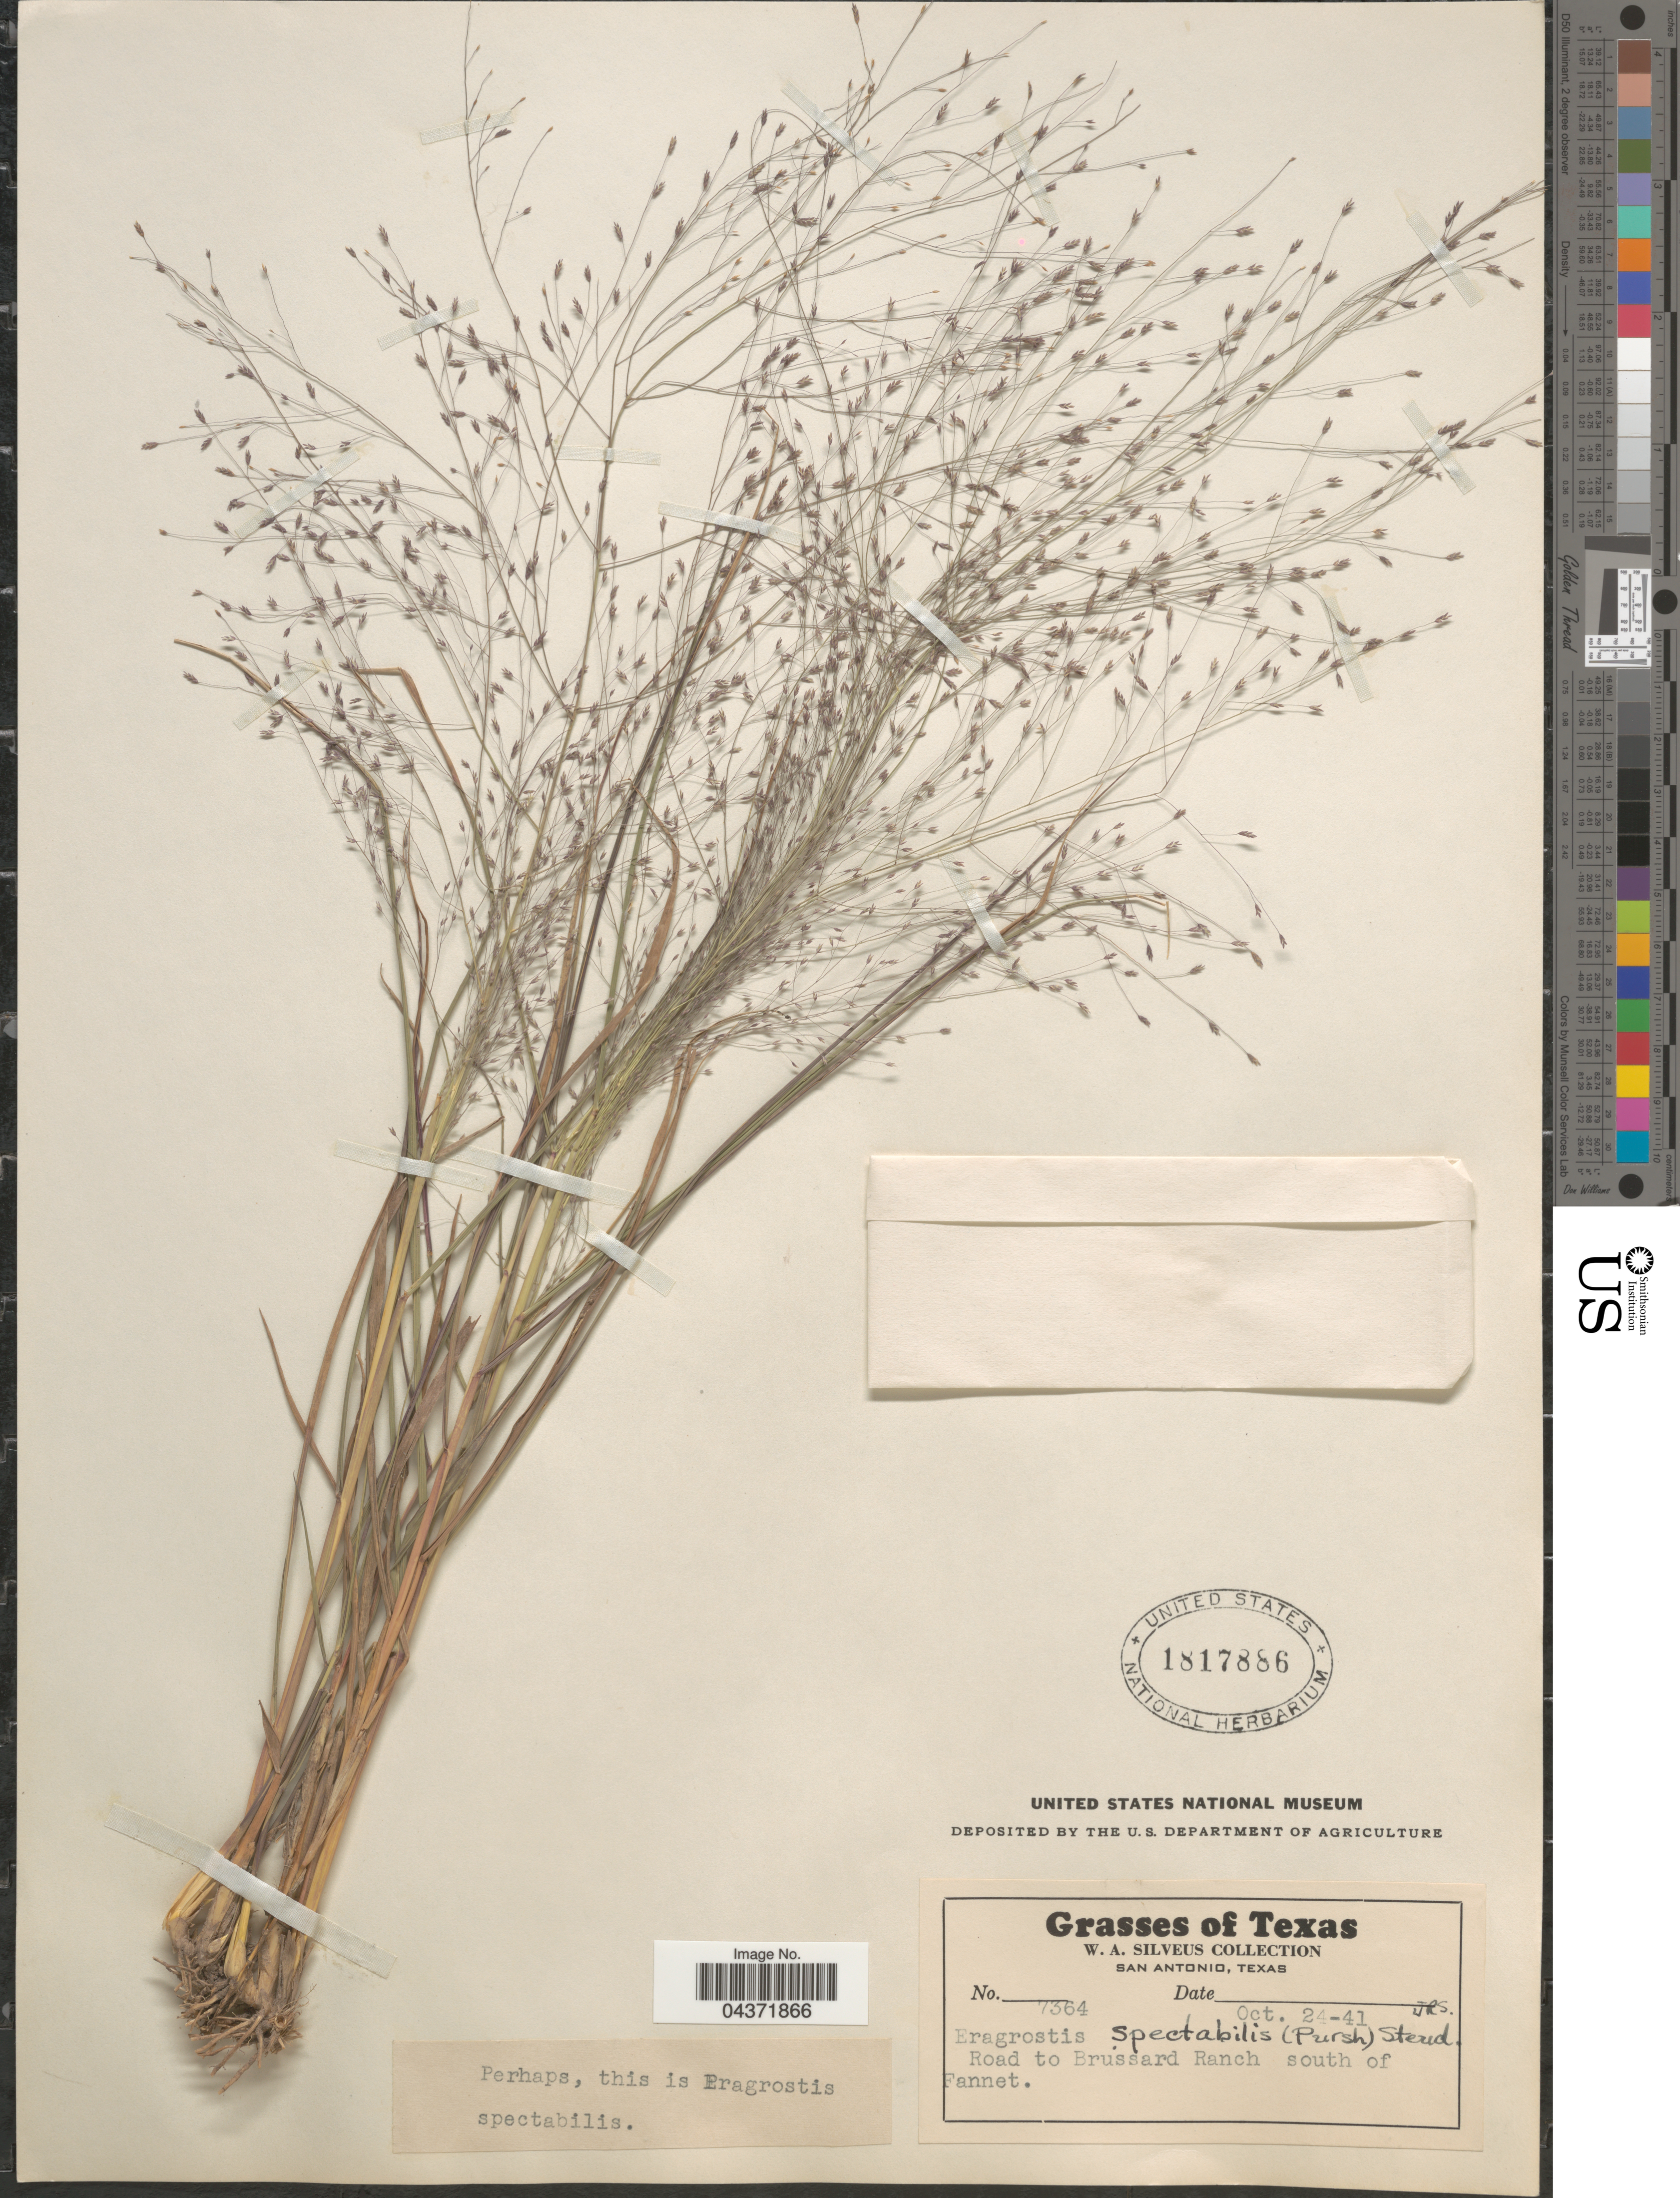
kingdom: Plantae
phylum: Tracheophyta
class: Liliopsida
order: Poales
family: Poaceae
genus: Eragrostis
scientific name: Eragrostis spectabilis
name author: (Pursh) Steud.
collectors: W. Silveus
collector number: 7364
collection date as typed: Transcribed d/m/y: 24/10/41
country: United States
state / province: Texas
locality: Road to Brussard Ranch south of Fannet.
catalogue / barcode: US 1817886